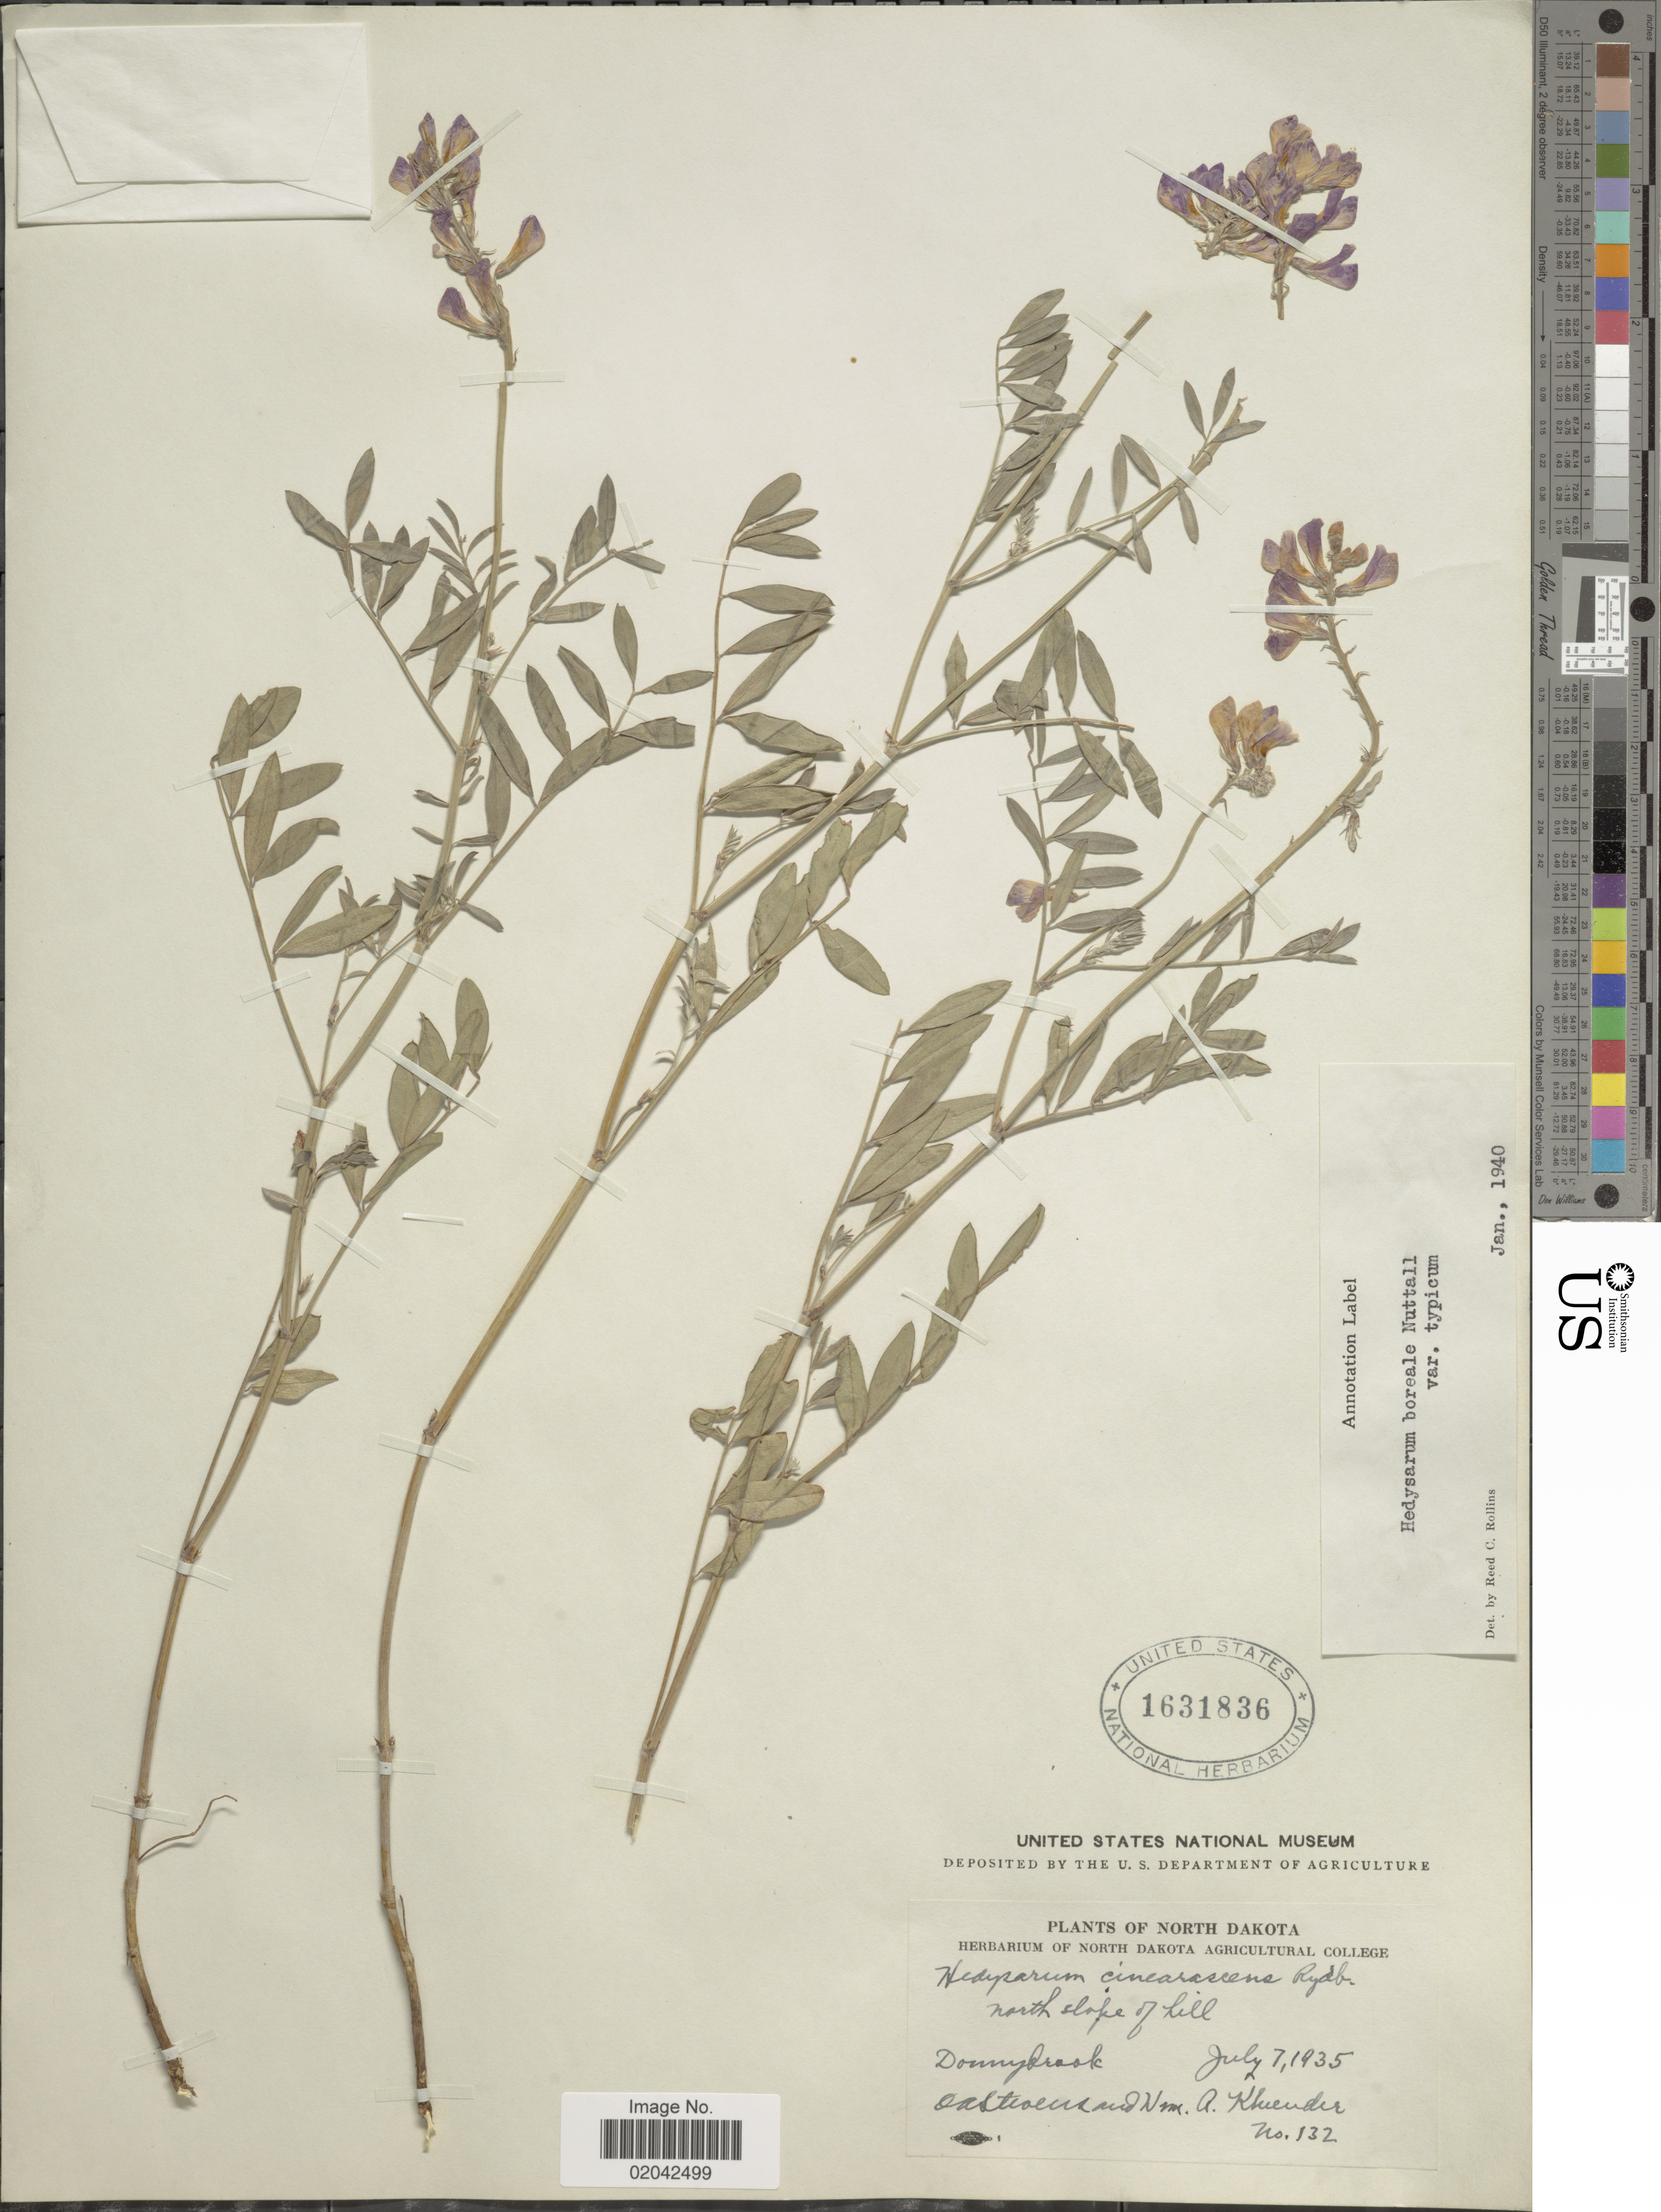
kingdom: Plantae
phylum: Tracheophyta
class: Magnoliopsida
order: Fabales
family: Fabaceae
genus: Hedysarum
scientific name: Hedysarum boreale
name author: Nutt.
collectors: O. A. Stevens & W. Kluender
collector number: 132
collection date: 1935-07-07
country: United States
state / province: North Dakota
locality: North slope of hill Donnybrook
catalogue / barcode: US 1631836